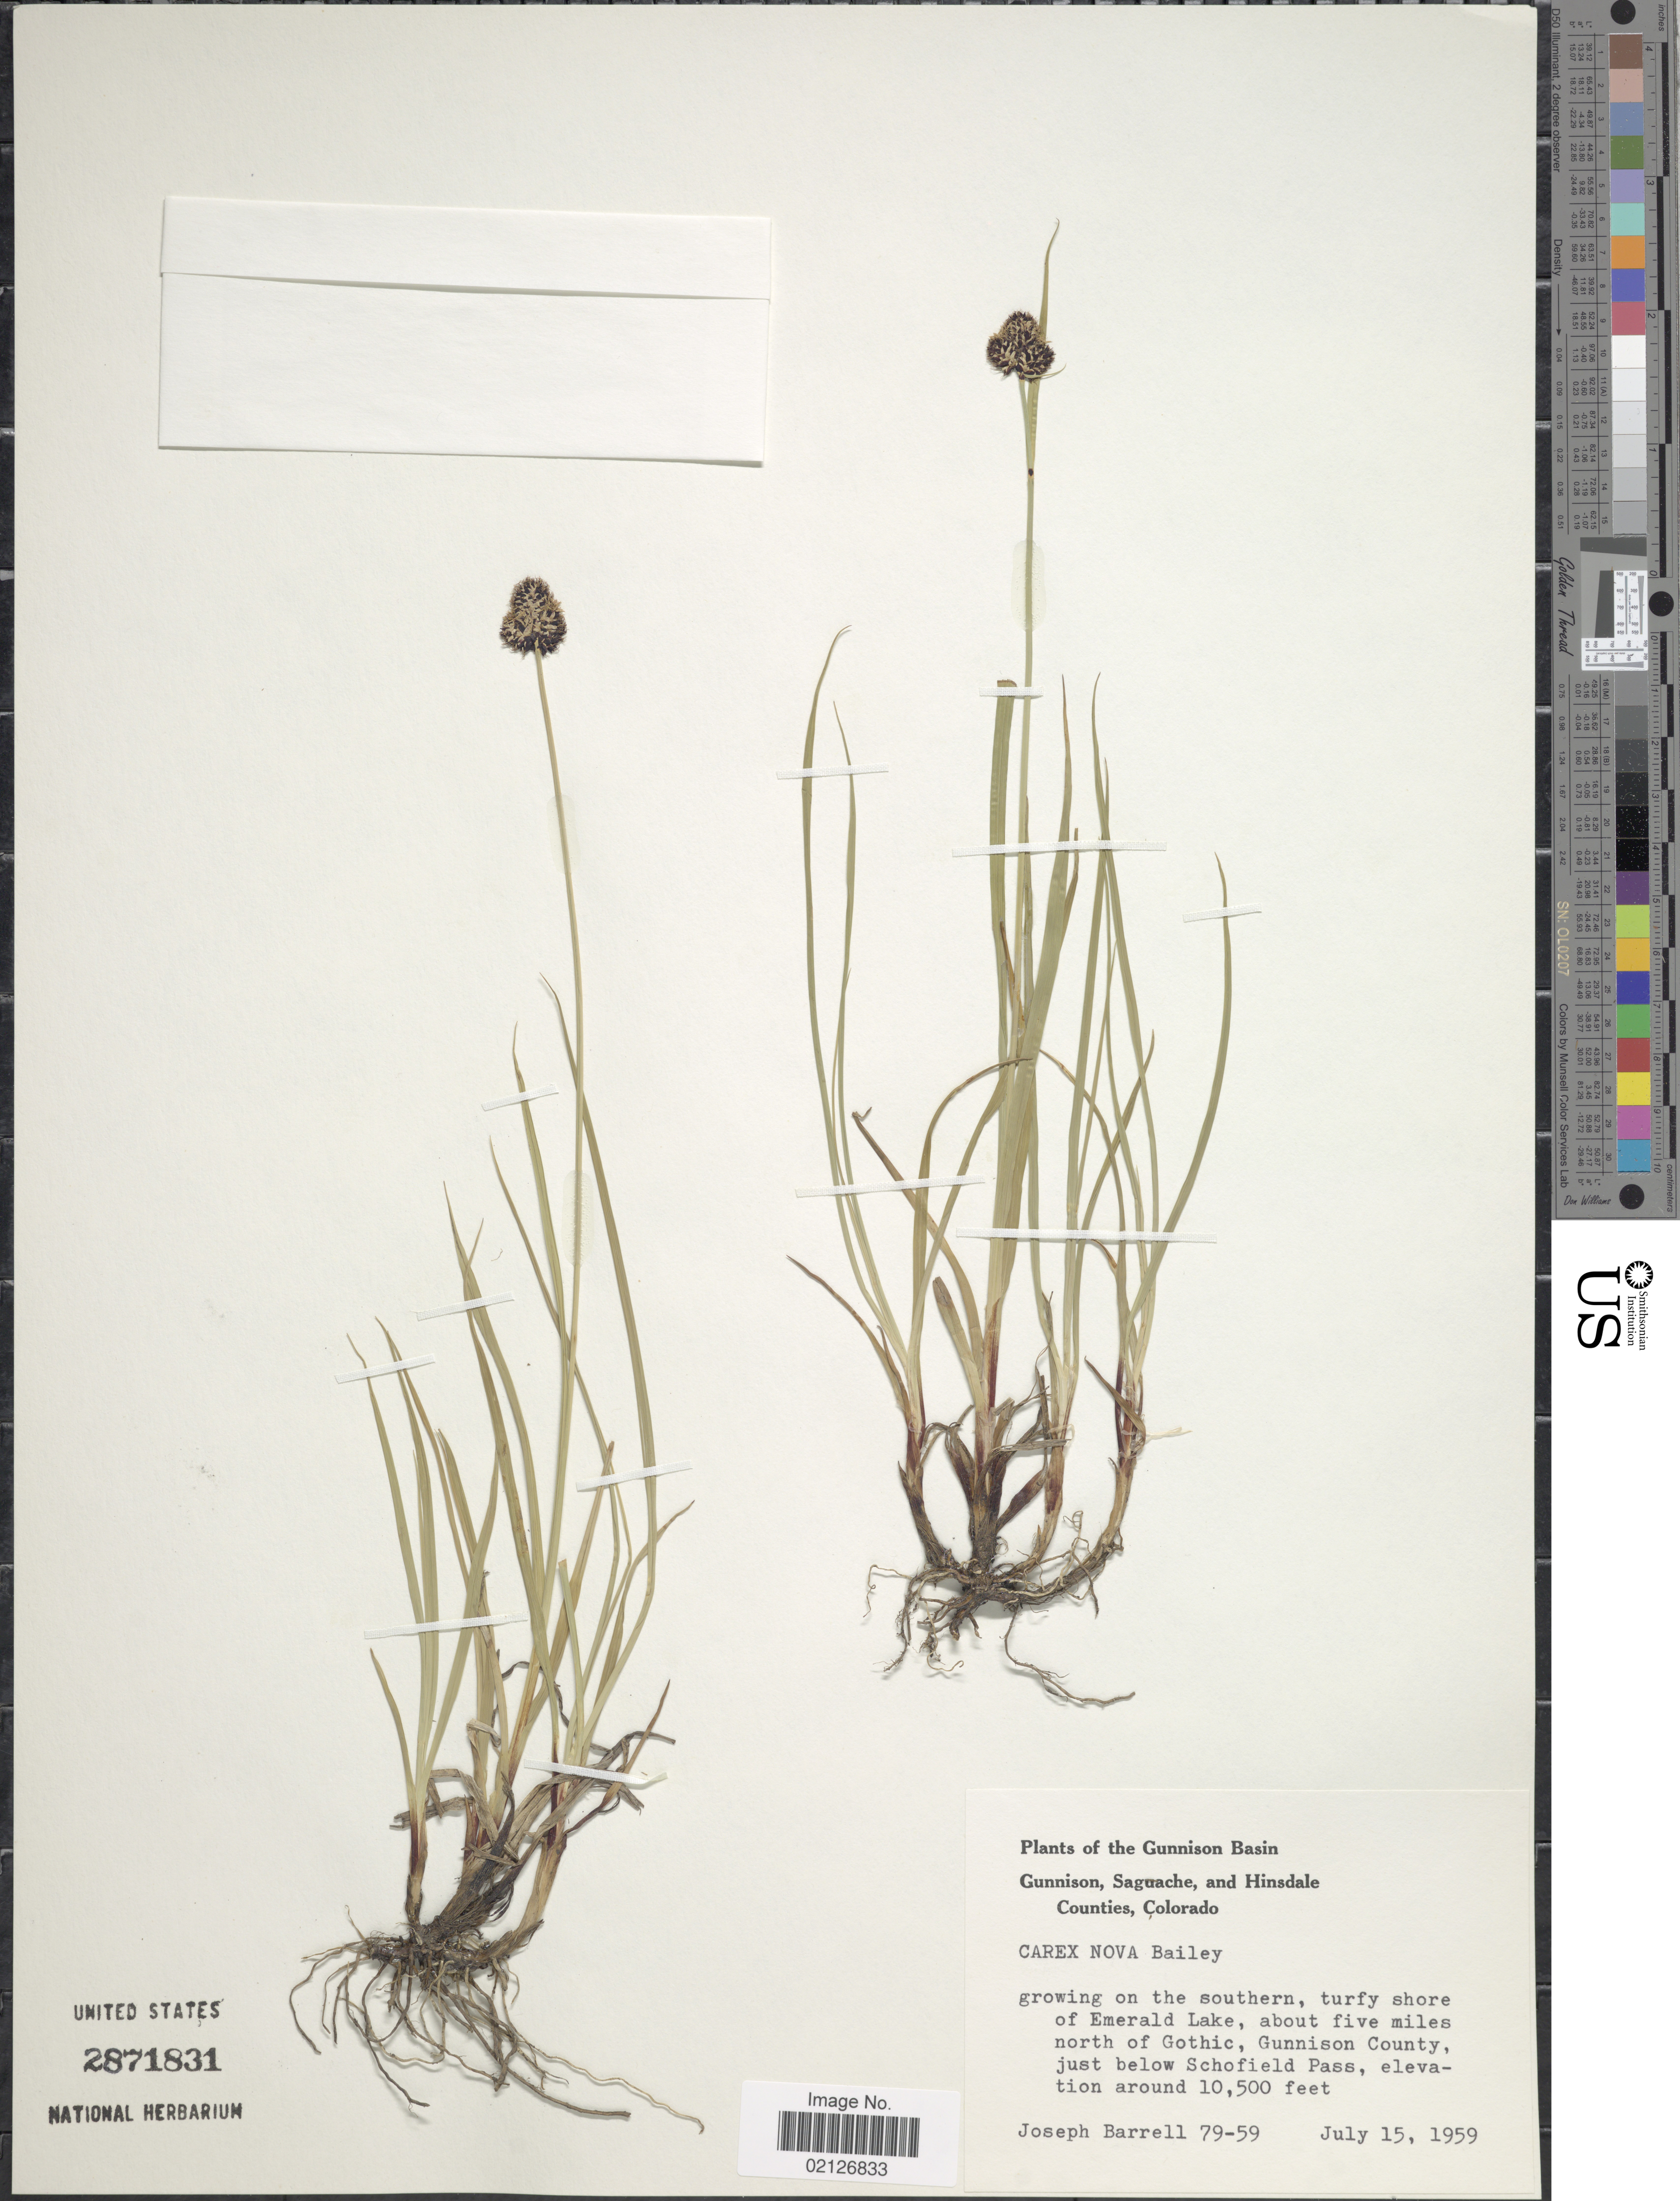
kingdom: Plantae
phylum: Tracheophyta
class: Liliopsida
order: Poales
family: Cyperaceae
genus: Carex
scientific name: Carex nova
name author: L.H. Bailey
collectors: J. Barrell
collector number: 79-59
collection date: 1959-07-15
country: United States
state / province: Colorado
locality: Gunnison Basin, Gunnison, Saguache, and Hinsdale Counties, growing on the southern, turfy shore of Emerald Lake, about five miles north of Gotchi, Gunnison County, just below Schofield Pass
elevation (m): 3200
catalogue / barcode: US 2871831